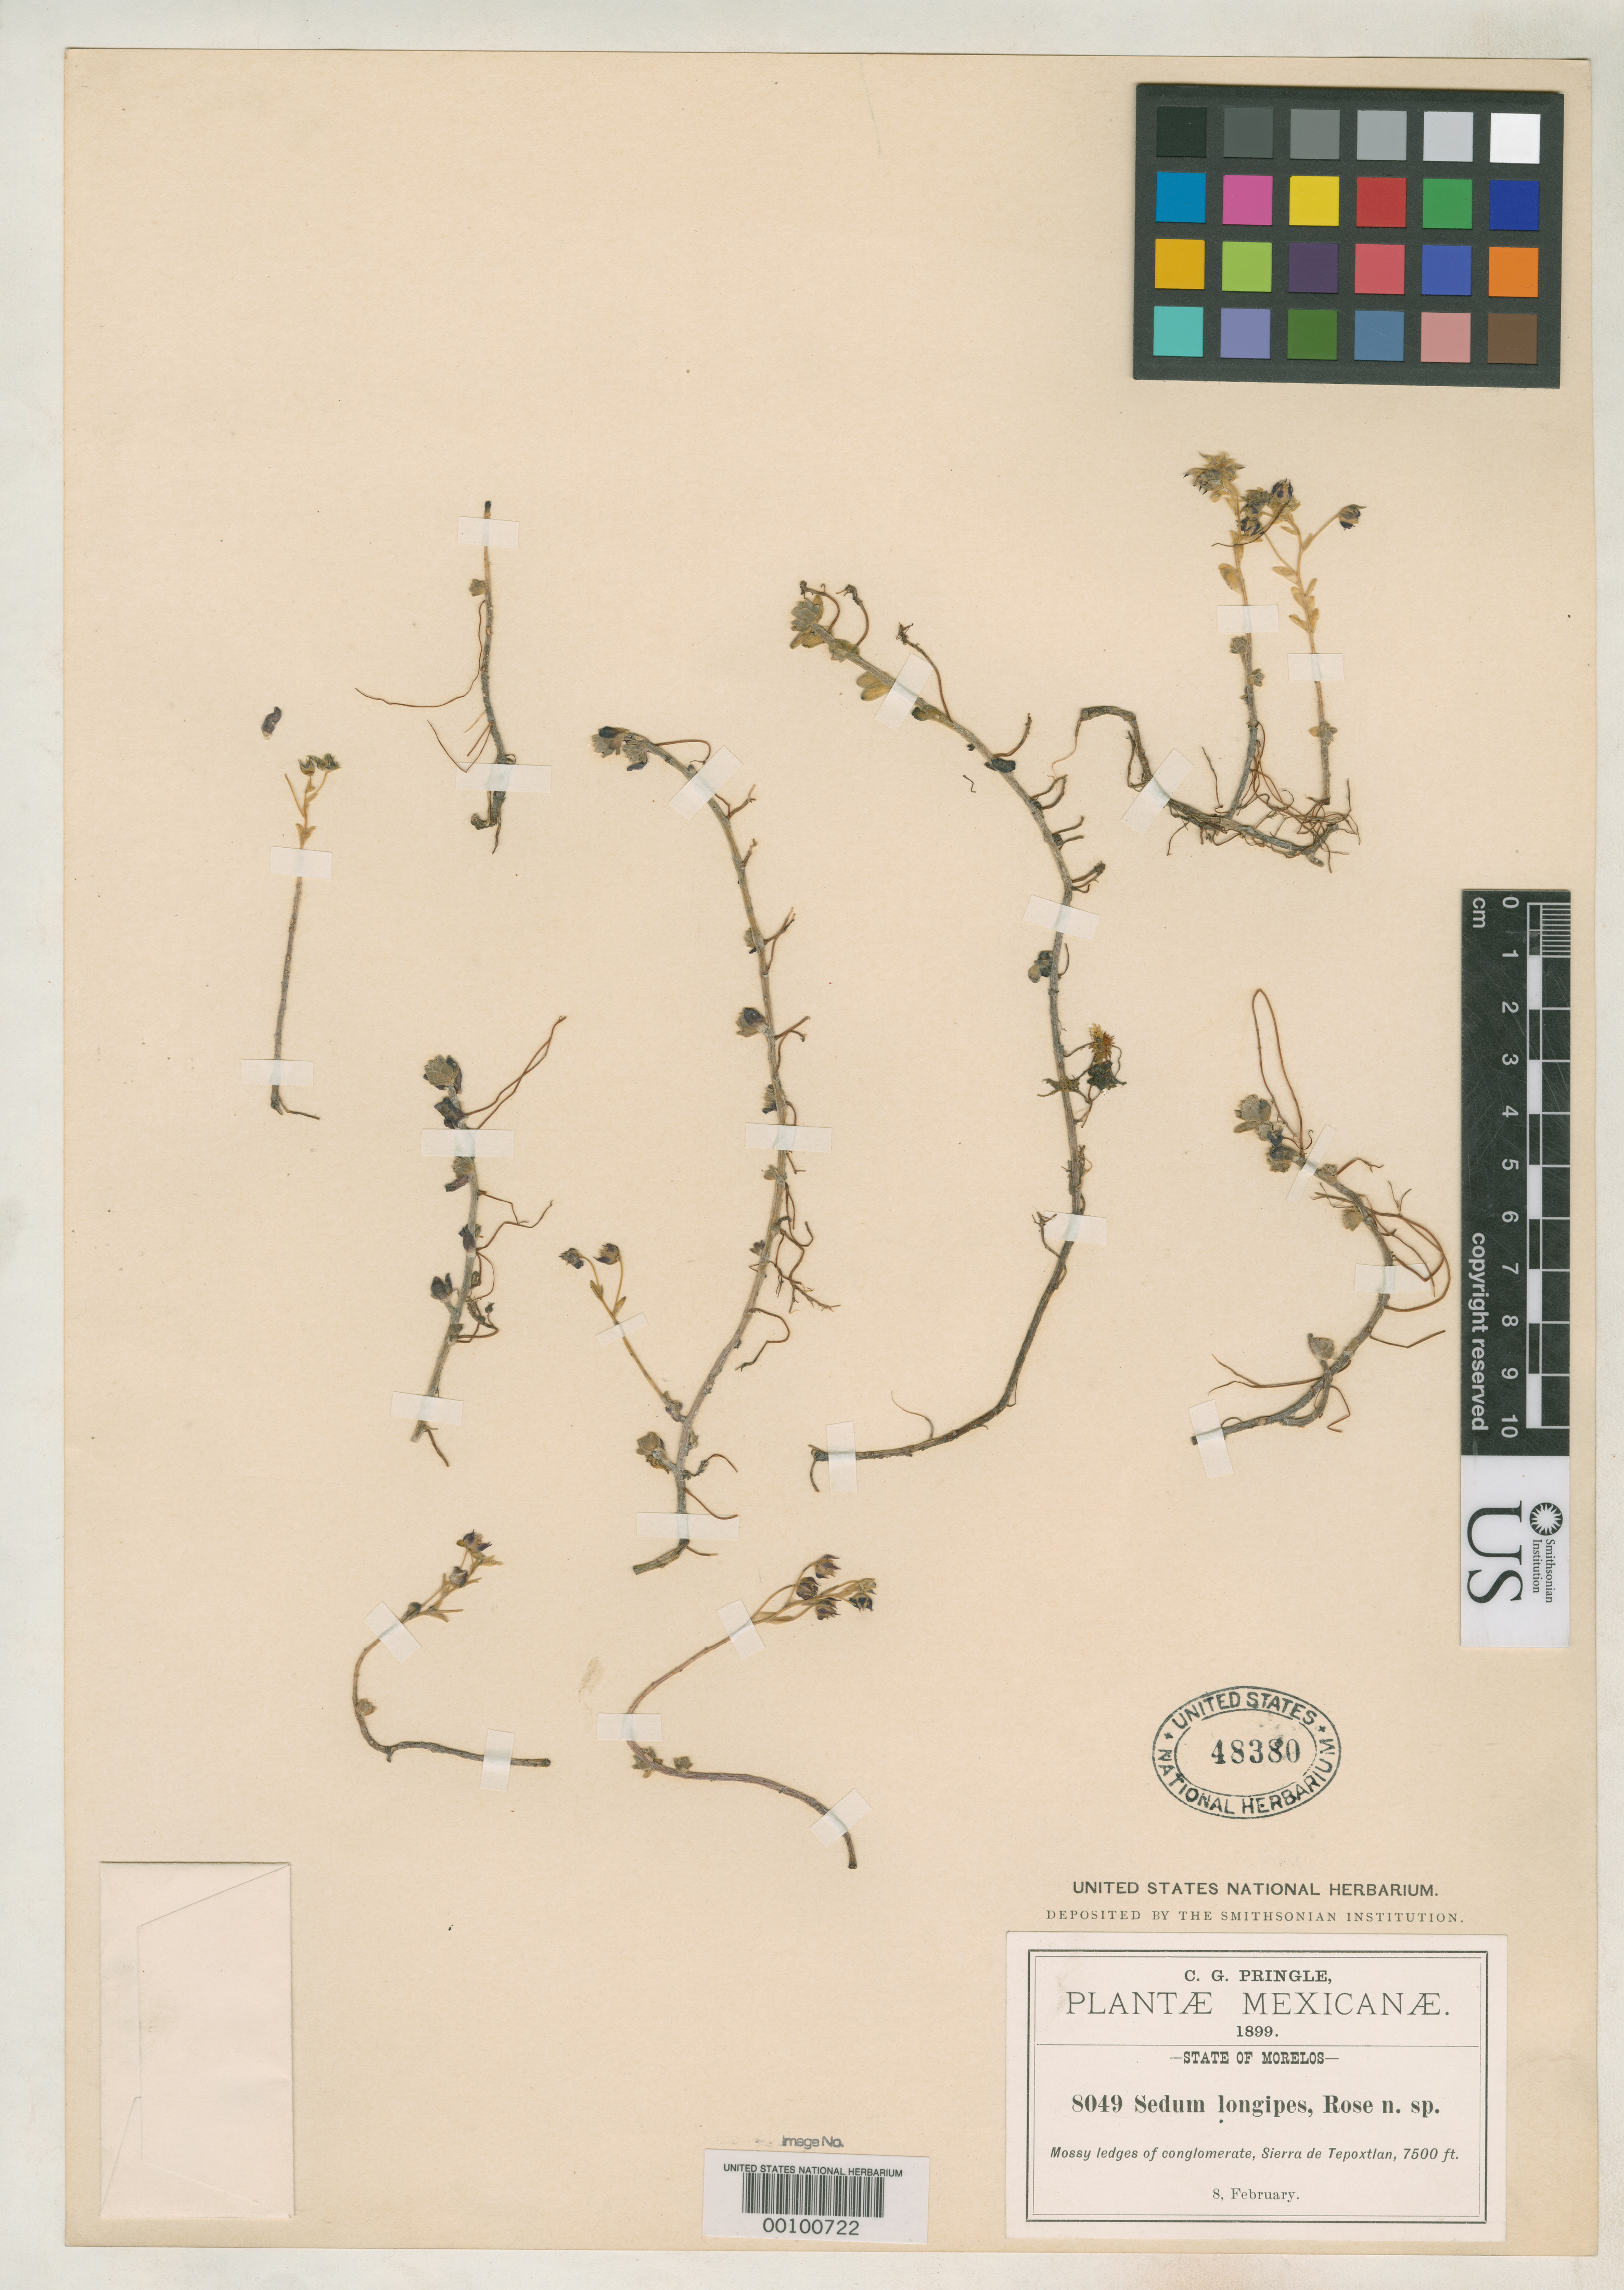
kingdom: Plantae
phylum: Tracheophyta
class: Magnoliopsida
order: Saxifragales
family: Crassulaceae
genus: Sedum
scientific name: Sedum longipes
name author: Rose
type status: Holotype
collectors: C. G. Pringle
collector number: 8049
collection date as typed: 08 Feb 1899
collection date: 1899-02-08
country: Mexico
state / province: Morelos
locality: Sierra de Tepoxtlan.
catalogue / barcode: US 48380